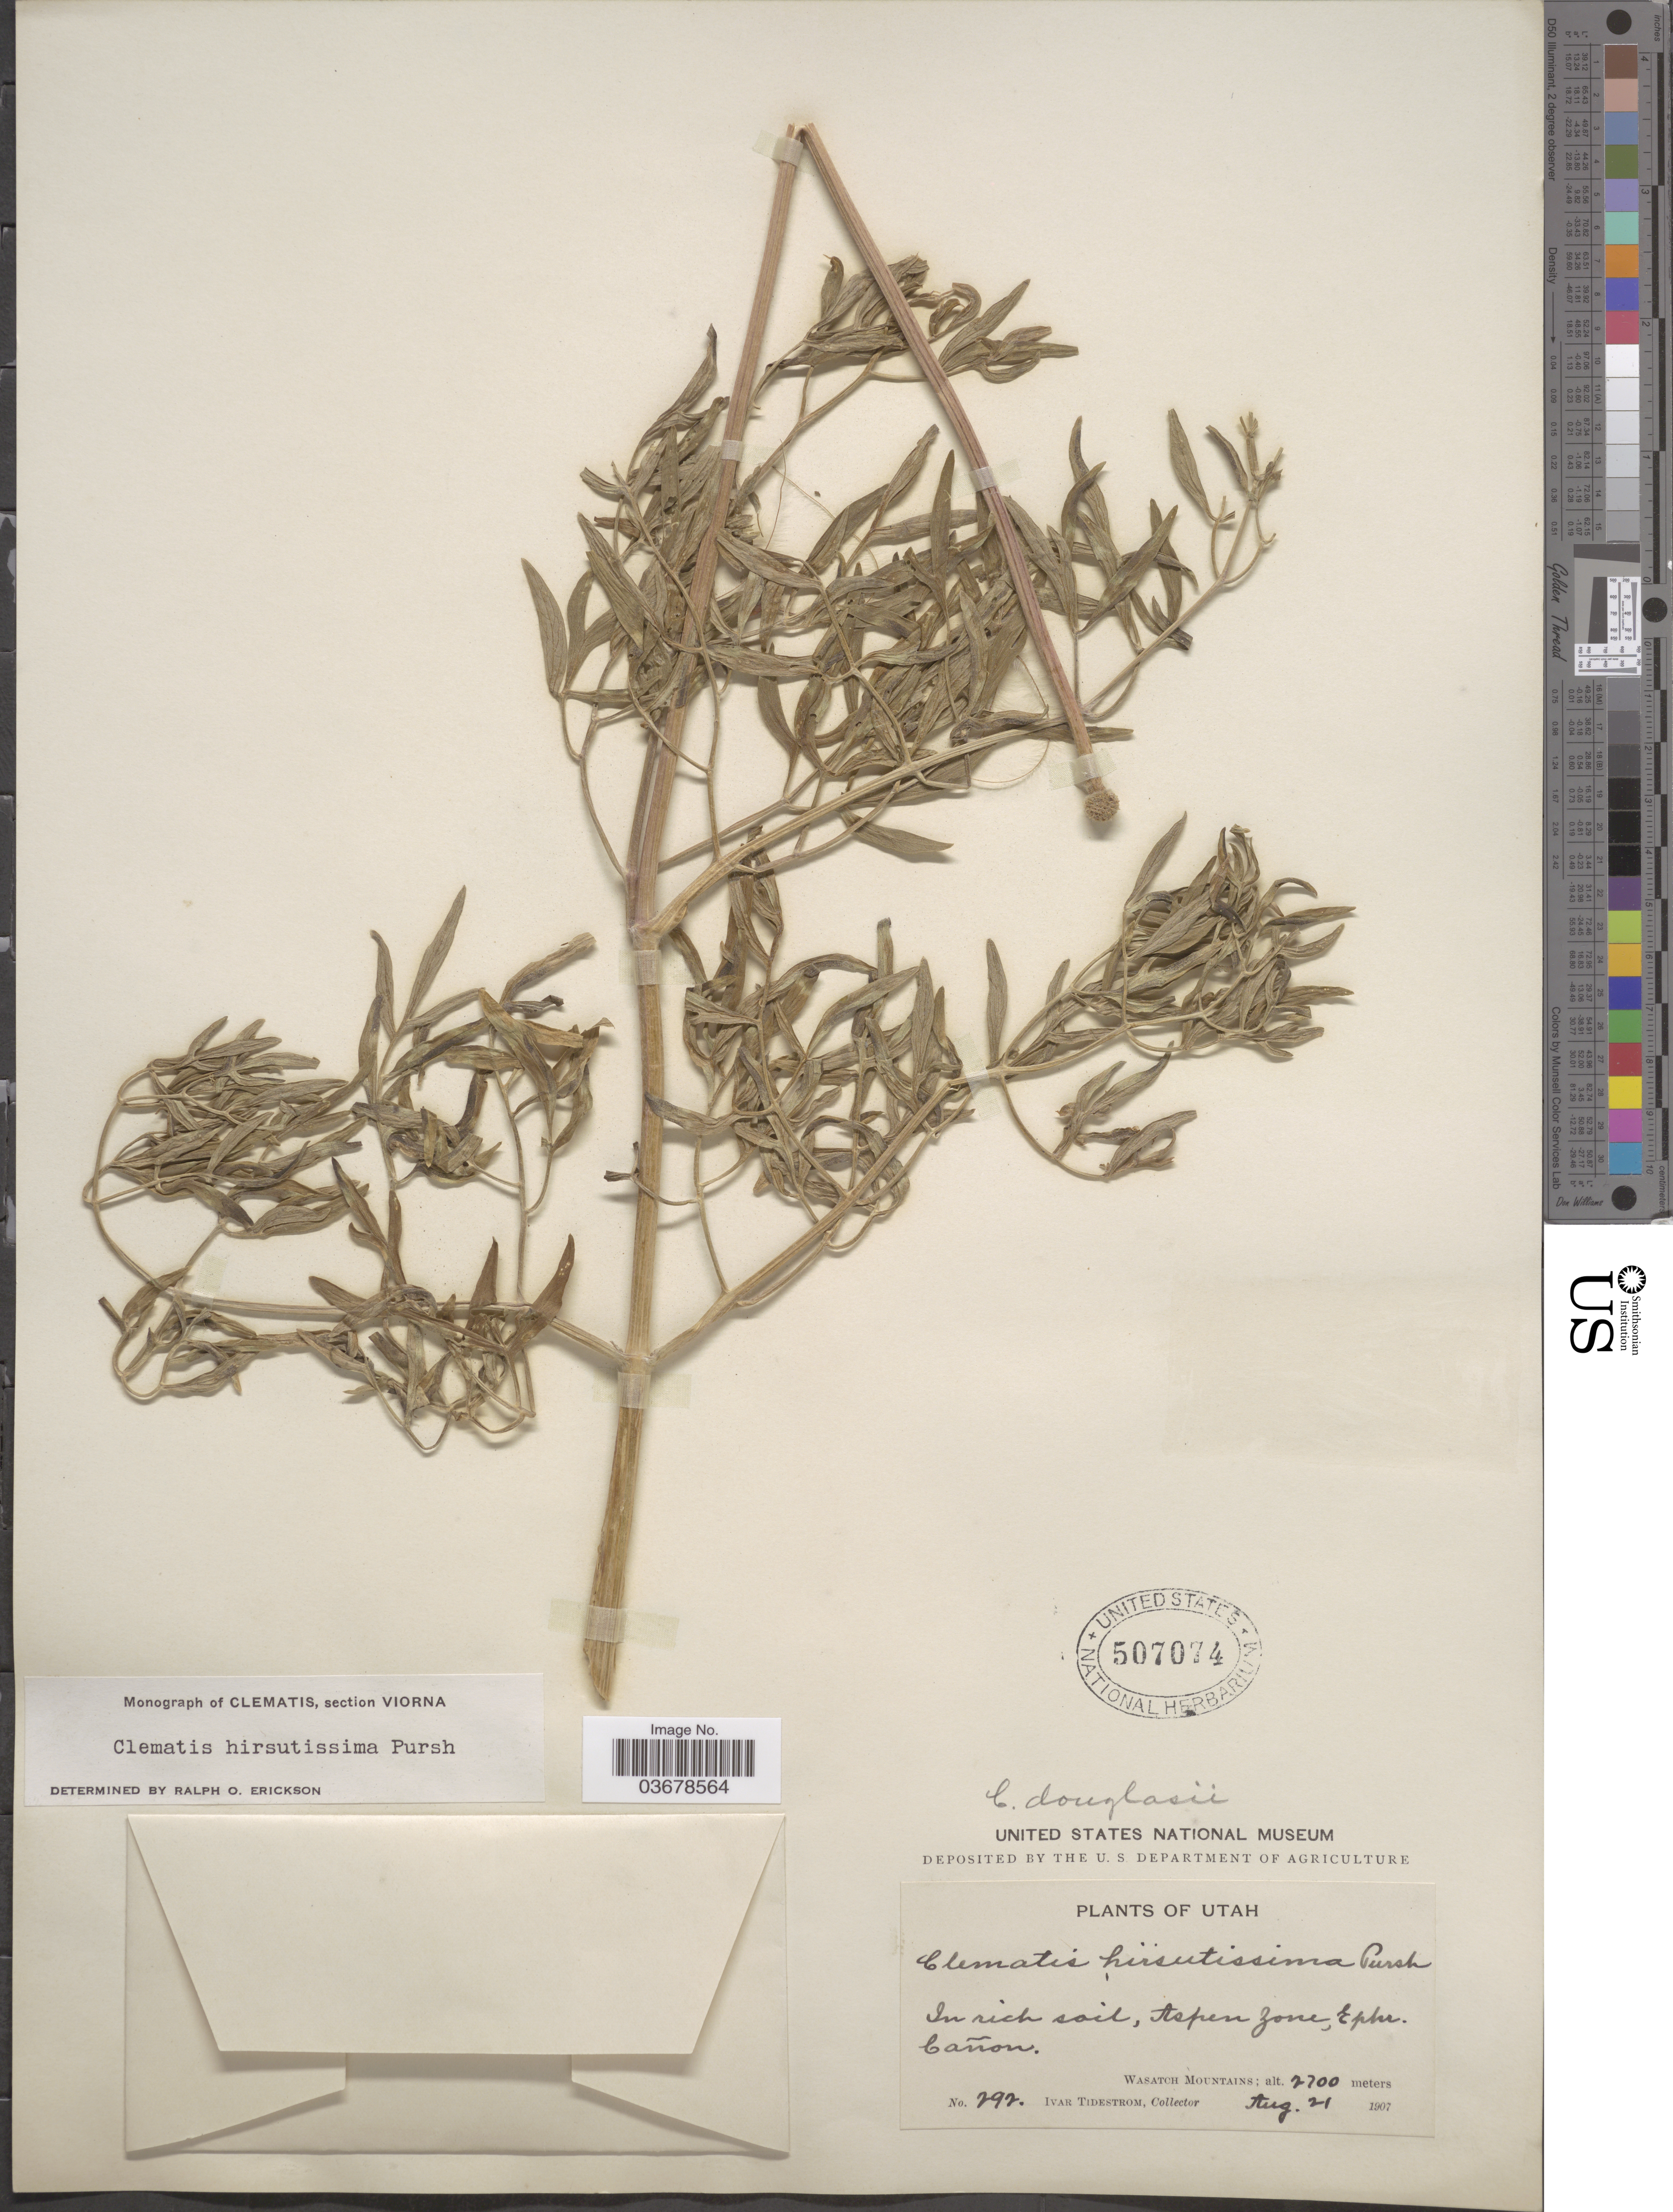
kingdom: Plantae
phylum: Tracheophyta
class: Magnoliopsida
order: Ranunculales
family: Ranunculaceae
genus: Clematis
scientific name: Clematis viorna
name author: L.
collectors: I. F. Tidestrom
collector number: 292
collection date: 1907-08-21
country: United States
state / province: Utah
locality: Aspen Zone, Ephr. Cañon. Wasatch Mountains.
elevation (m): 2700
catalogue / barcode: US 507074